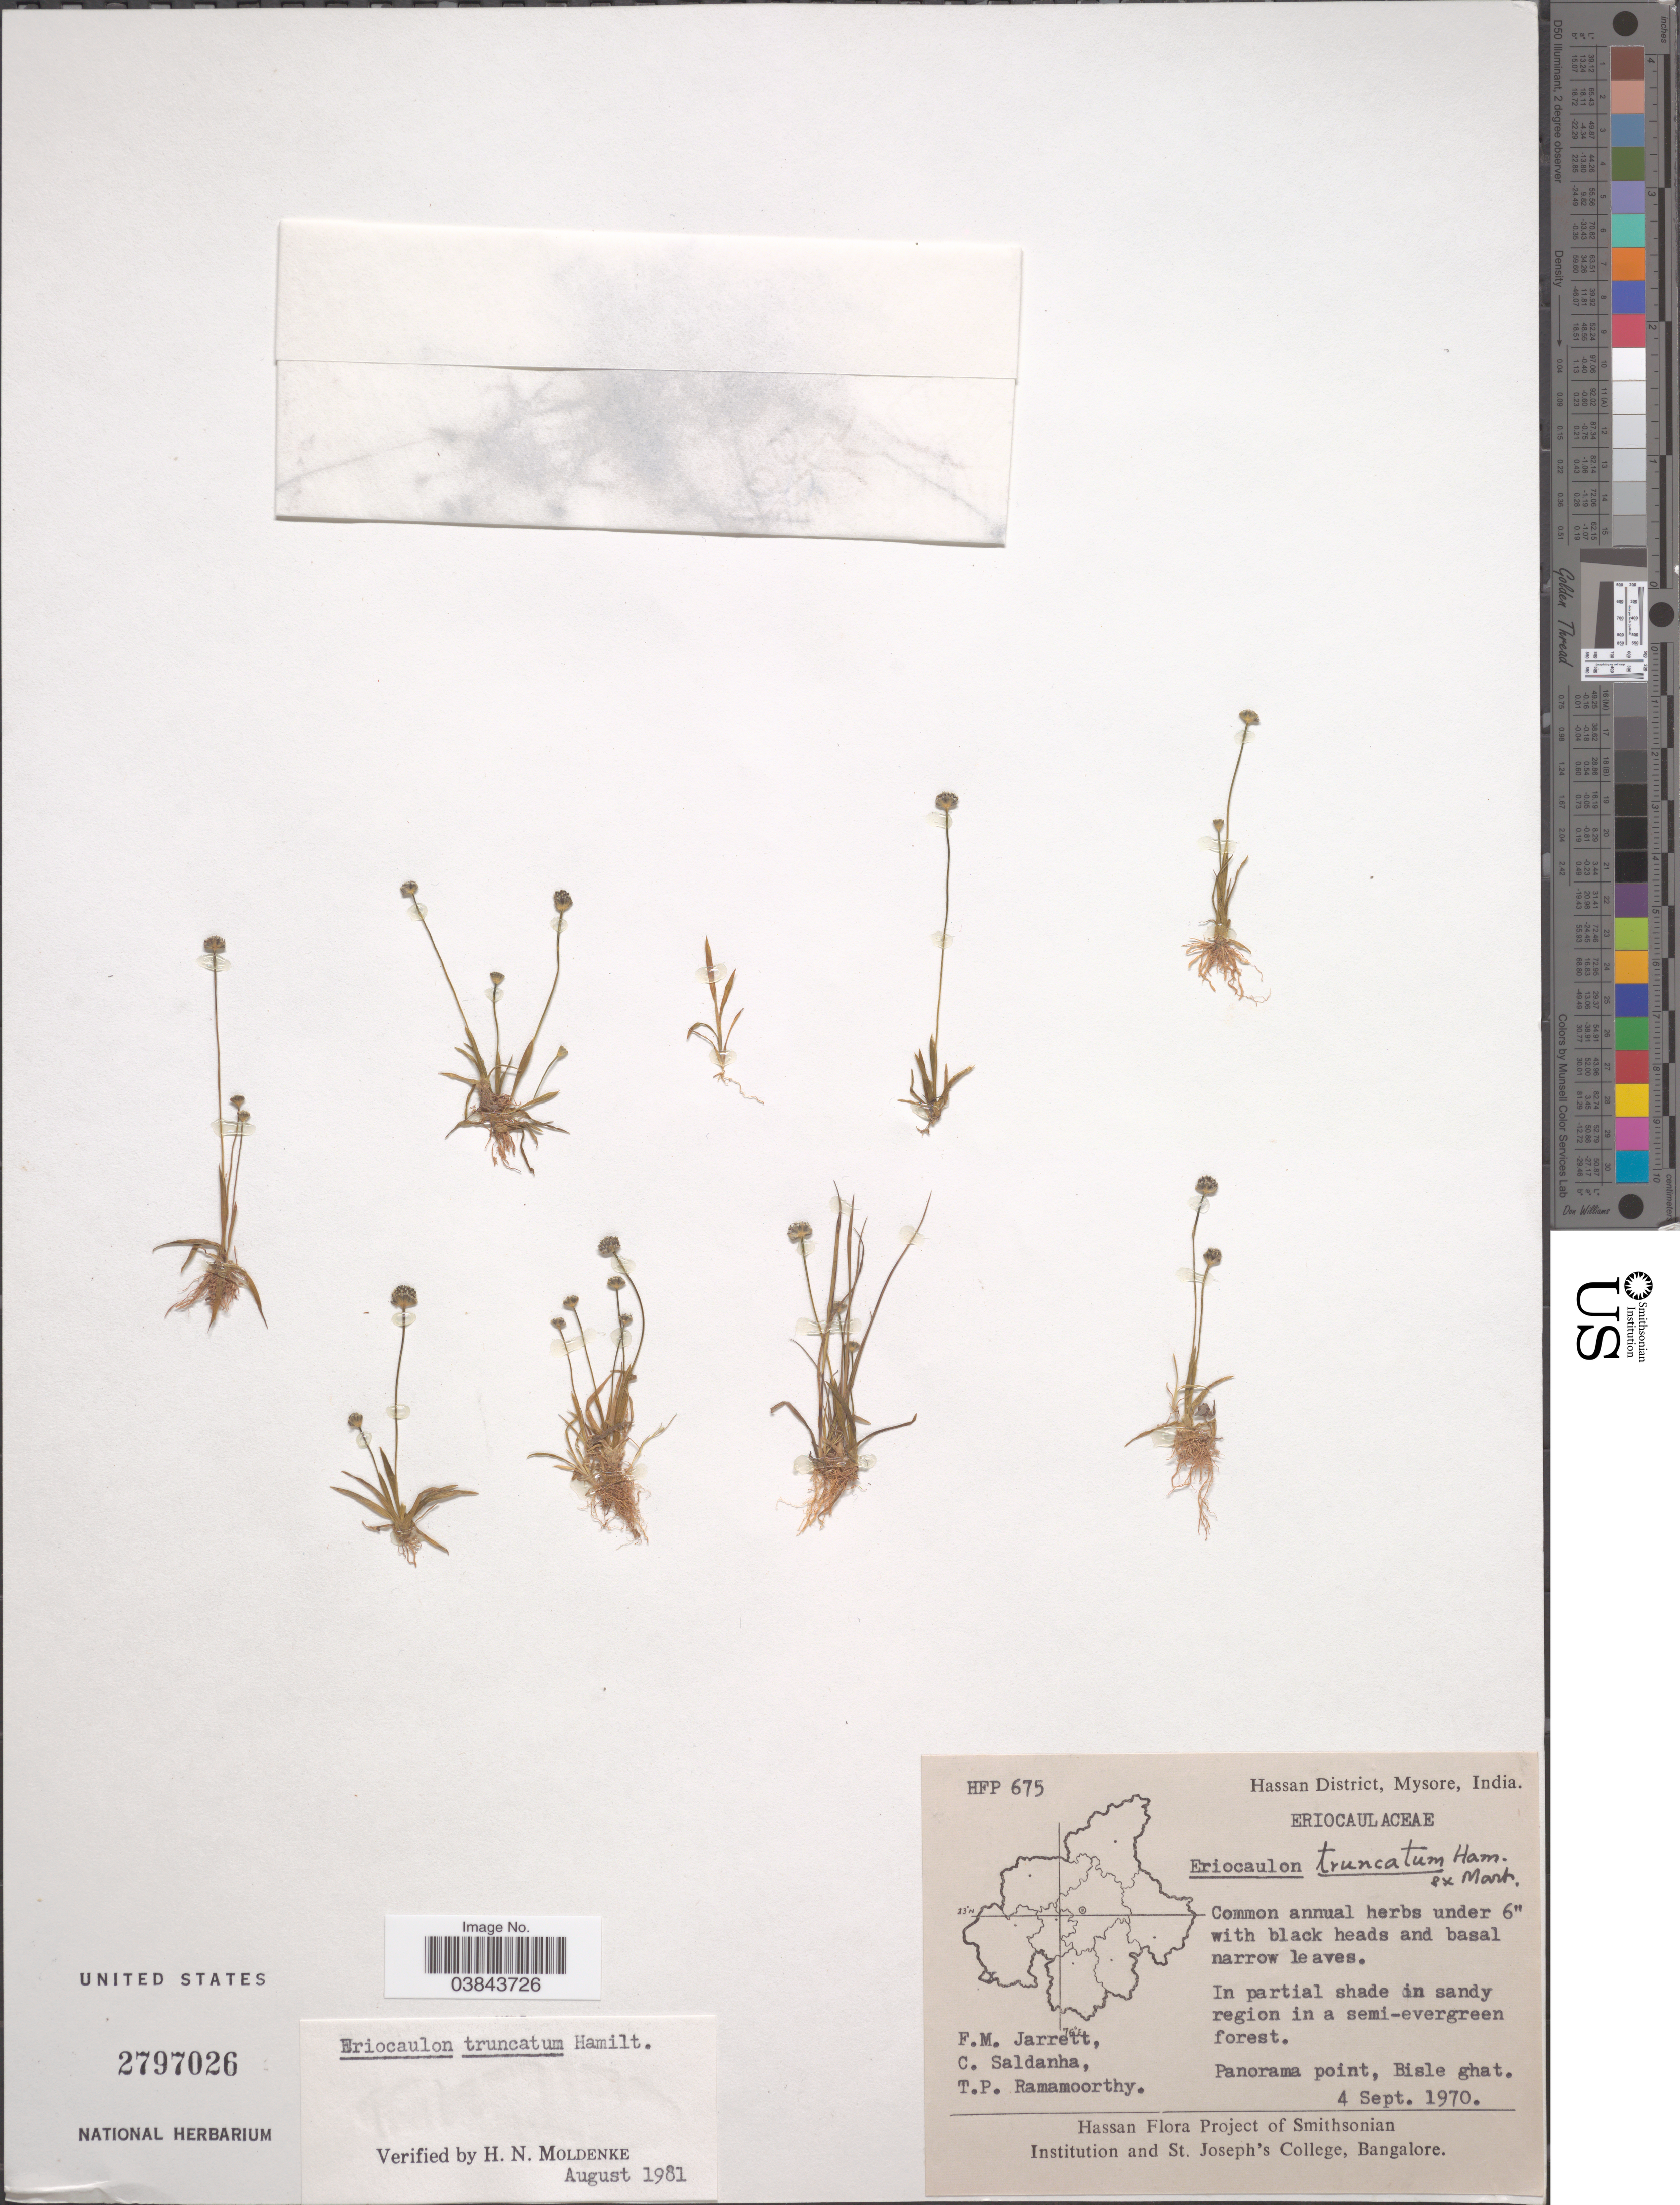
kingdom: Plantae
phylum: Tracheophyta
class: Liliopsida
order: Poales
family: Eriocaulaceae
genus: Eriocaulon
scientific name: Eriocaulon truncatum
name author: Buch.-Ham. ex Mart.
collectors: F. M. Jarrett, C. Saldanha & T. P. Ramamoorthy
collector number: HFP675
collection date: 1970-09-04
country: India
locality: Hassan District, Mysore. panorama point, Bisle ghat.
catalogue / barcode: US 2797026